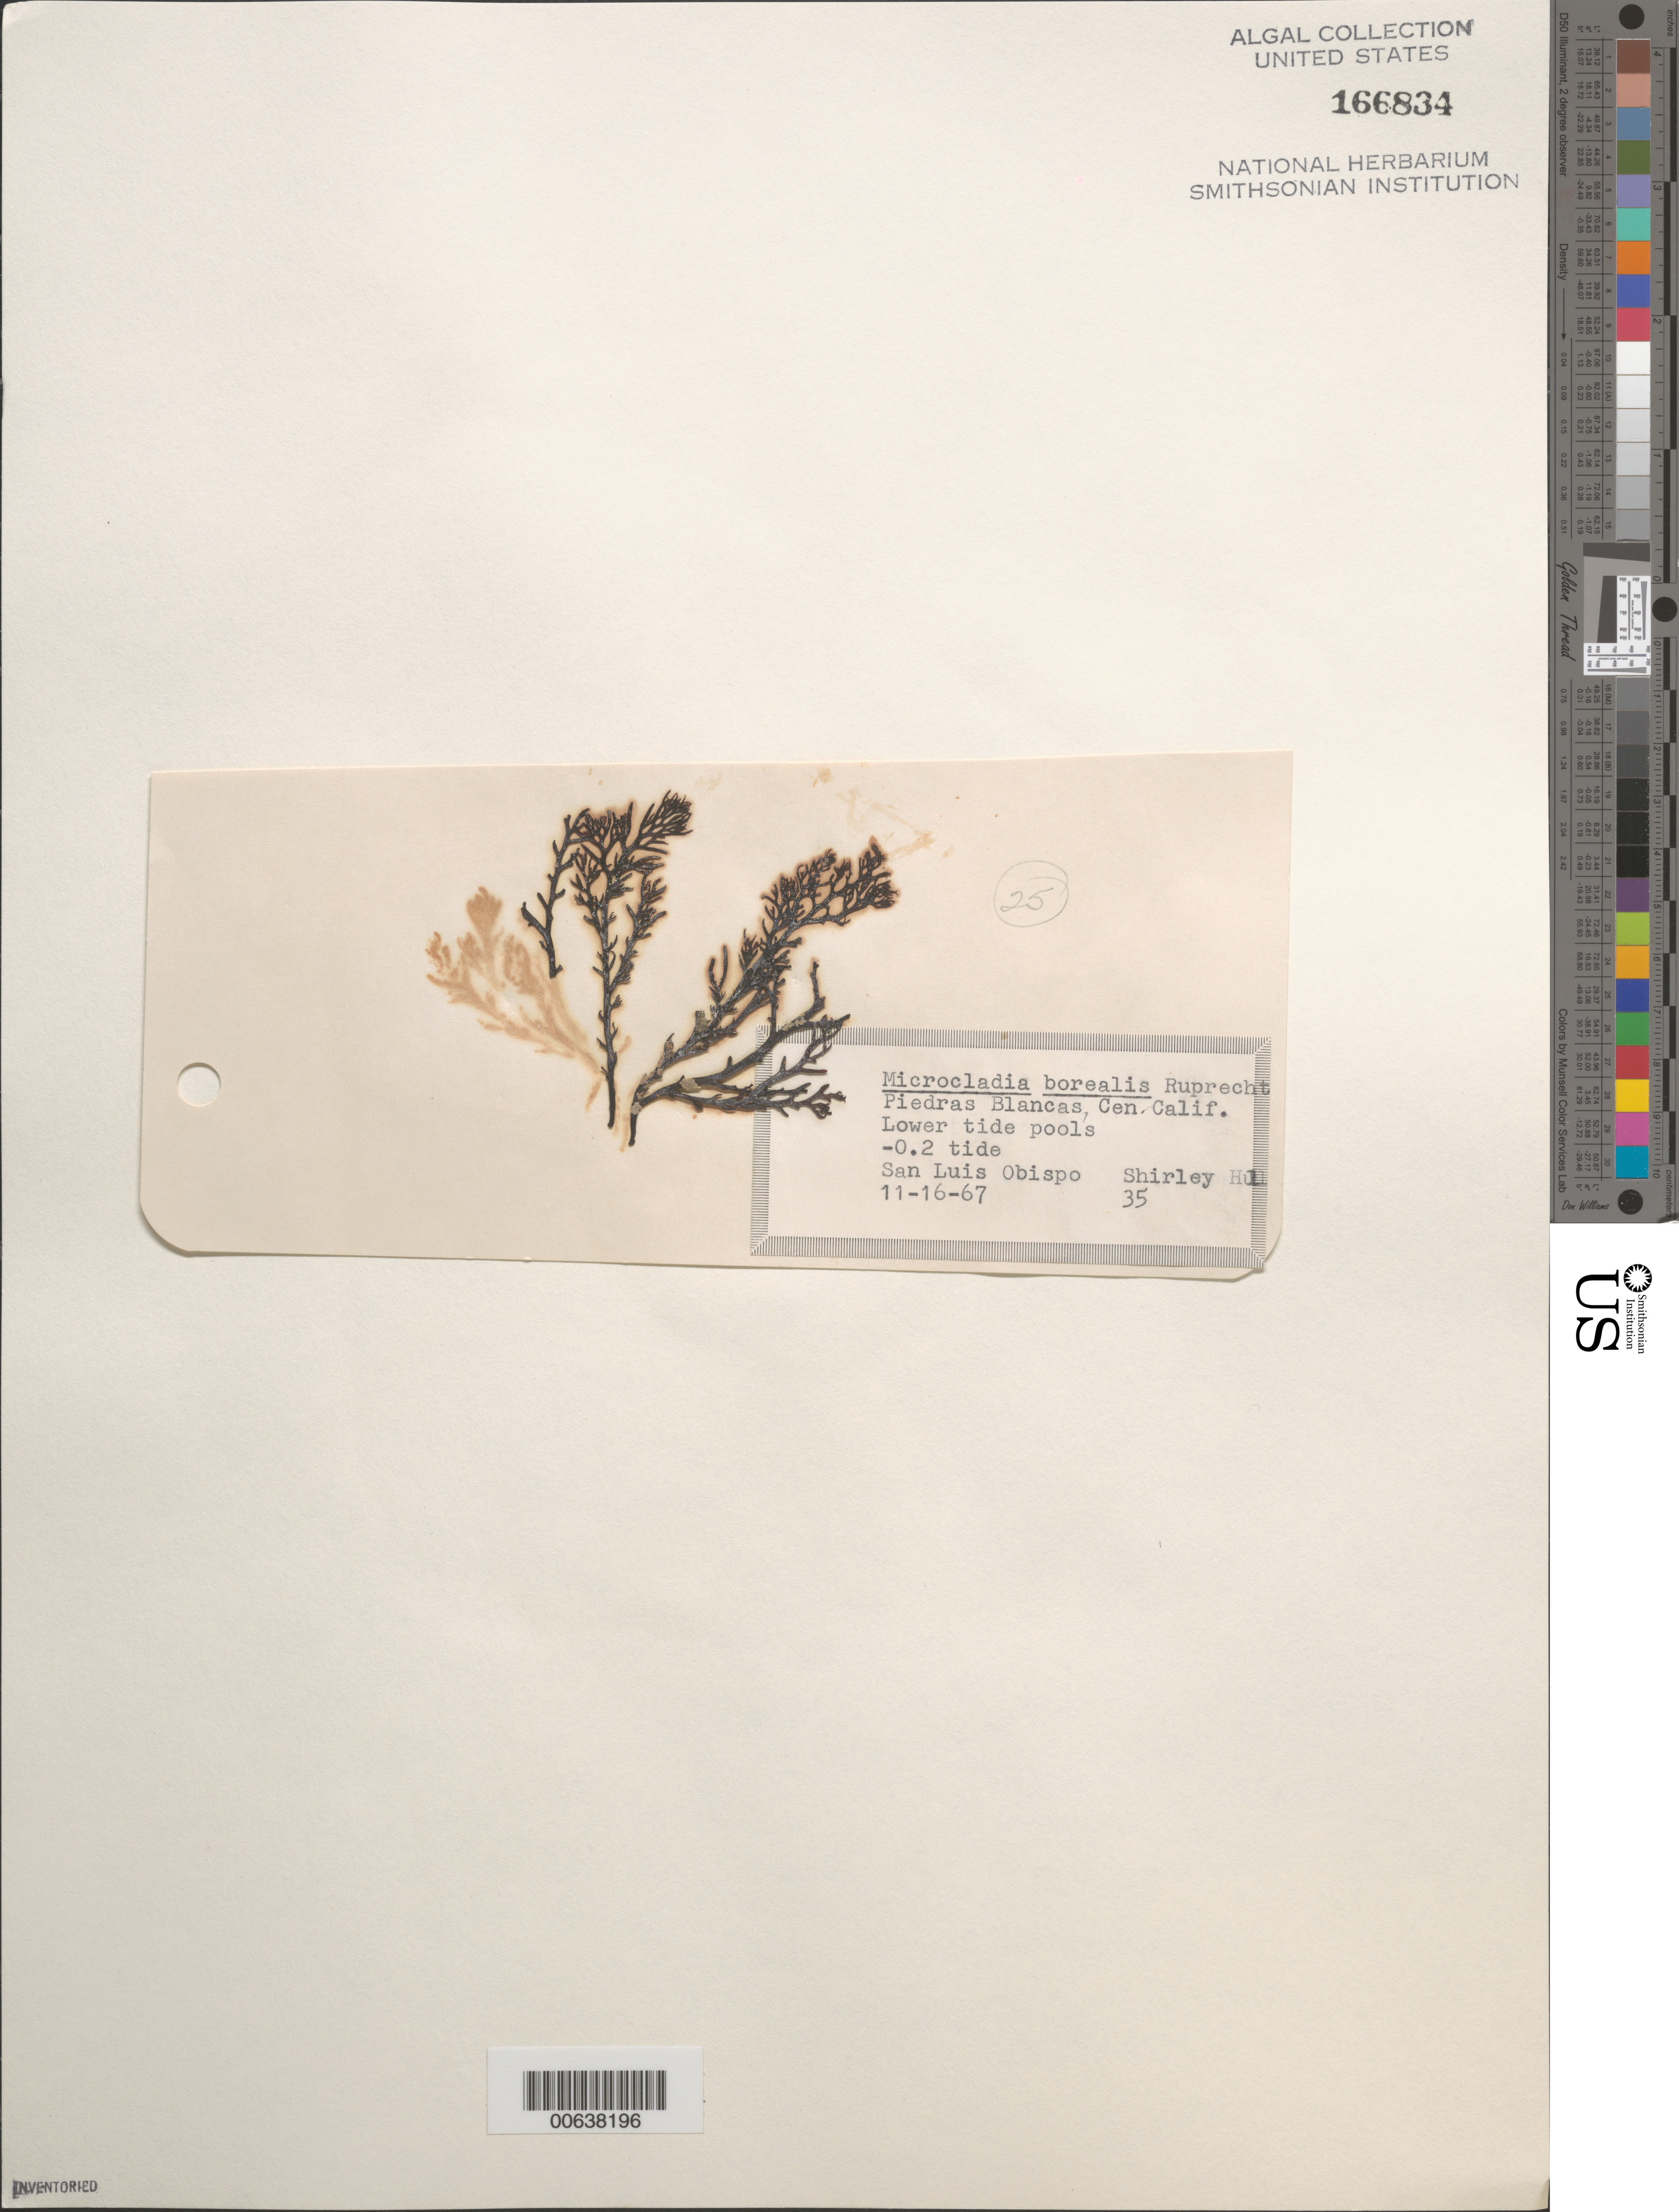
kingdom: Plantae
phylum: Rhodophyta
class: Florideophyceae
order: Ceramiales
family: Ceramiaceae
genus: Microcladia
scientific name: Microcladia borealis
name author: Rupr.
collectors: S. Hull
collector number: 35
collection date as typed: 16 Nov 1967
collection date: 1967-11-16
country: United States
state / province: California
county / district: San Luis Obispo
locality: Piedras Blancas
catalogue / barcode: US 166834